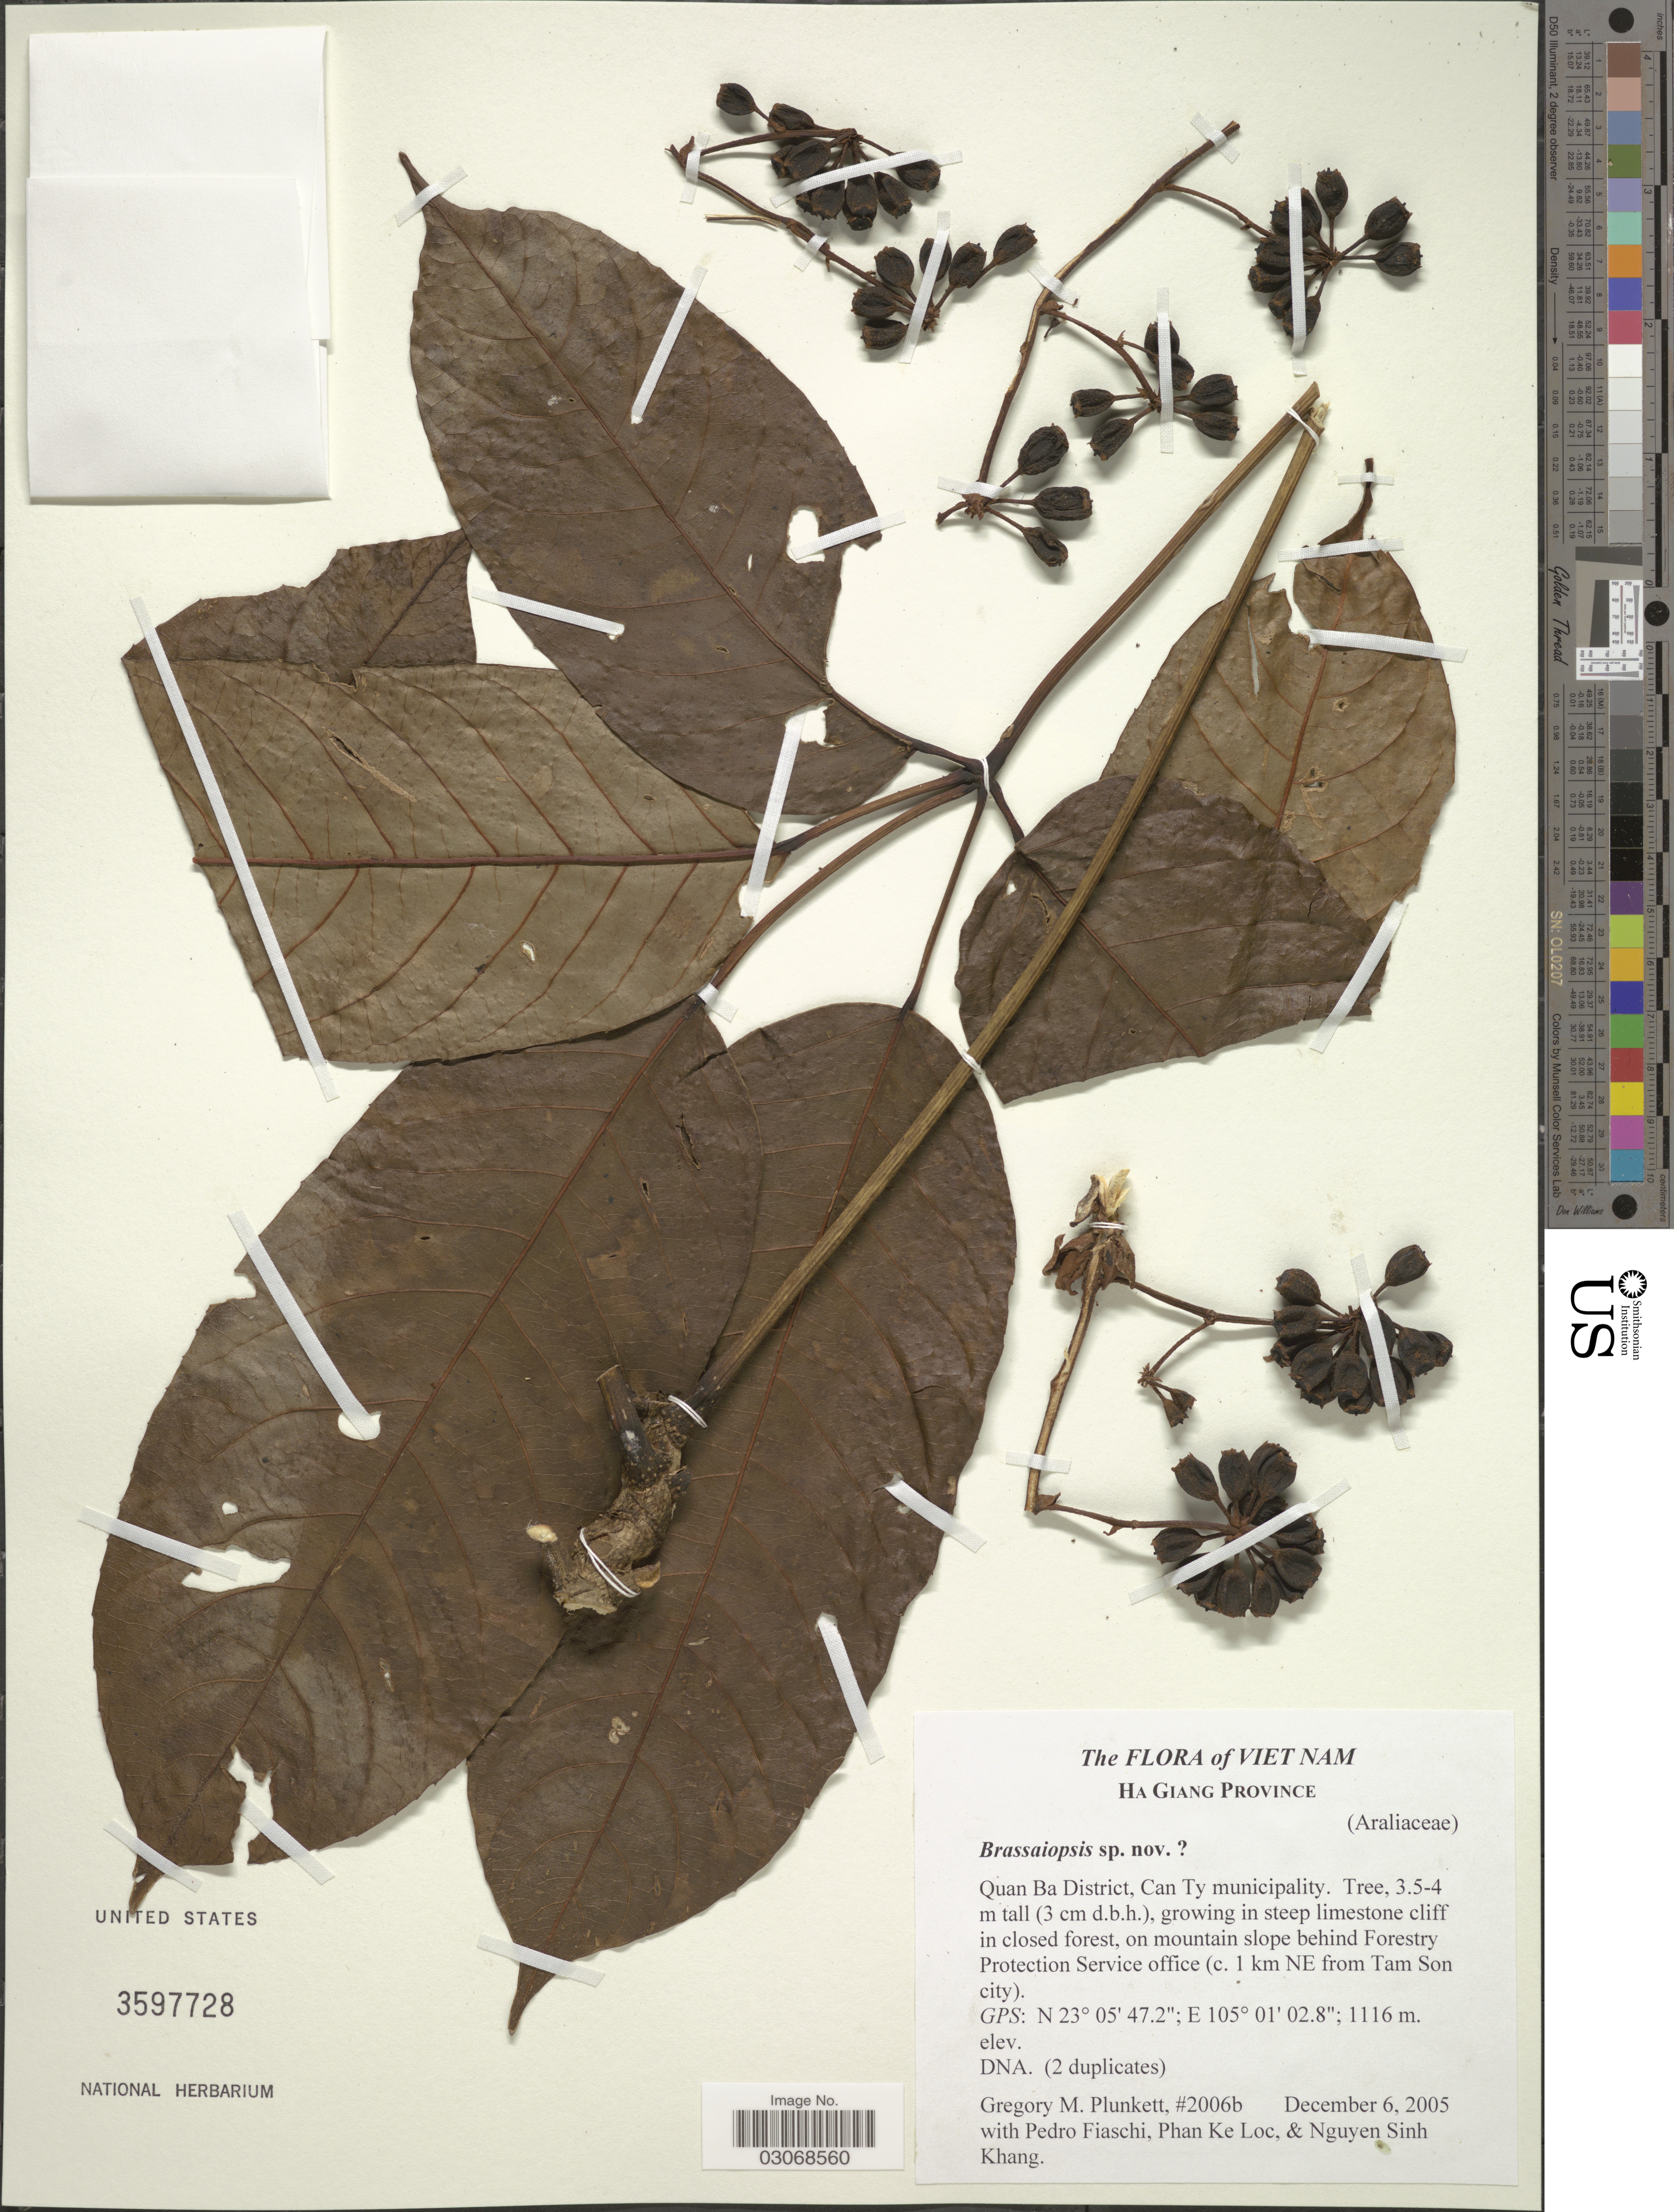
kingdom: Plantae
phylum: Tracheophyta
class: Magnoliopsida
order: Apiales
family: Araliaceae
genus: Brassaiopsis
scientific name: Brassaiopsis sp.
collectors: G. M. Plunkett, P. Fiaschi, Phan Kê Lôc & N. Khang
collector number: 2006b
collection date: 2005-12-06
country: Vietnam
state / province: Ha Giang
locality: Ha Giang Province. Quan Ba District, Can Ty municipality, on mountain slope behind Forestry Protection Service office (c. 1 km NE from Tam Son city).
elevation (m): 1116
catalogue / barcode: US 3597728